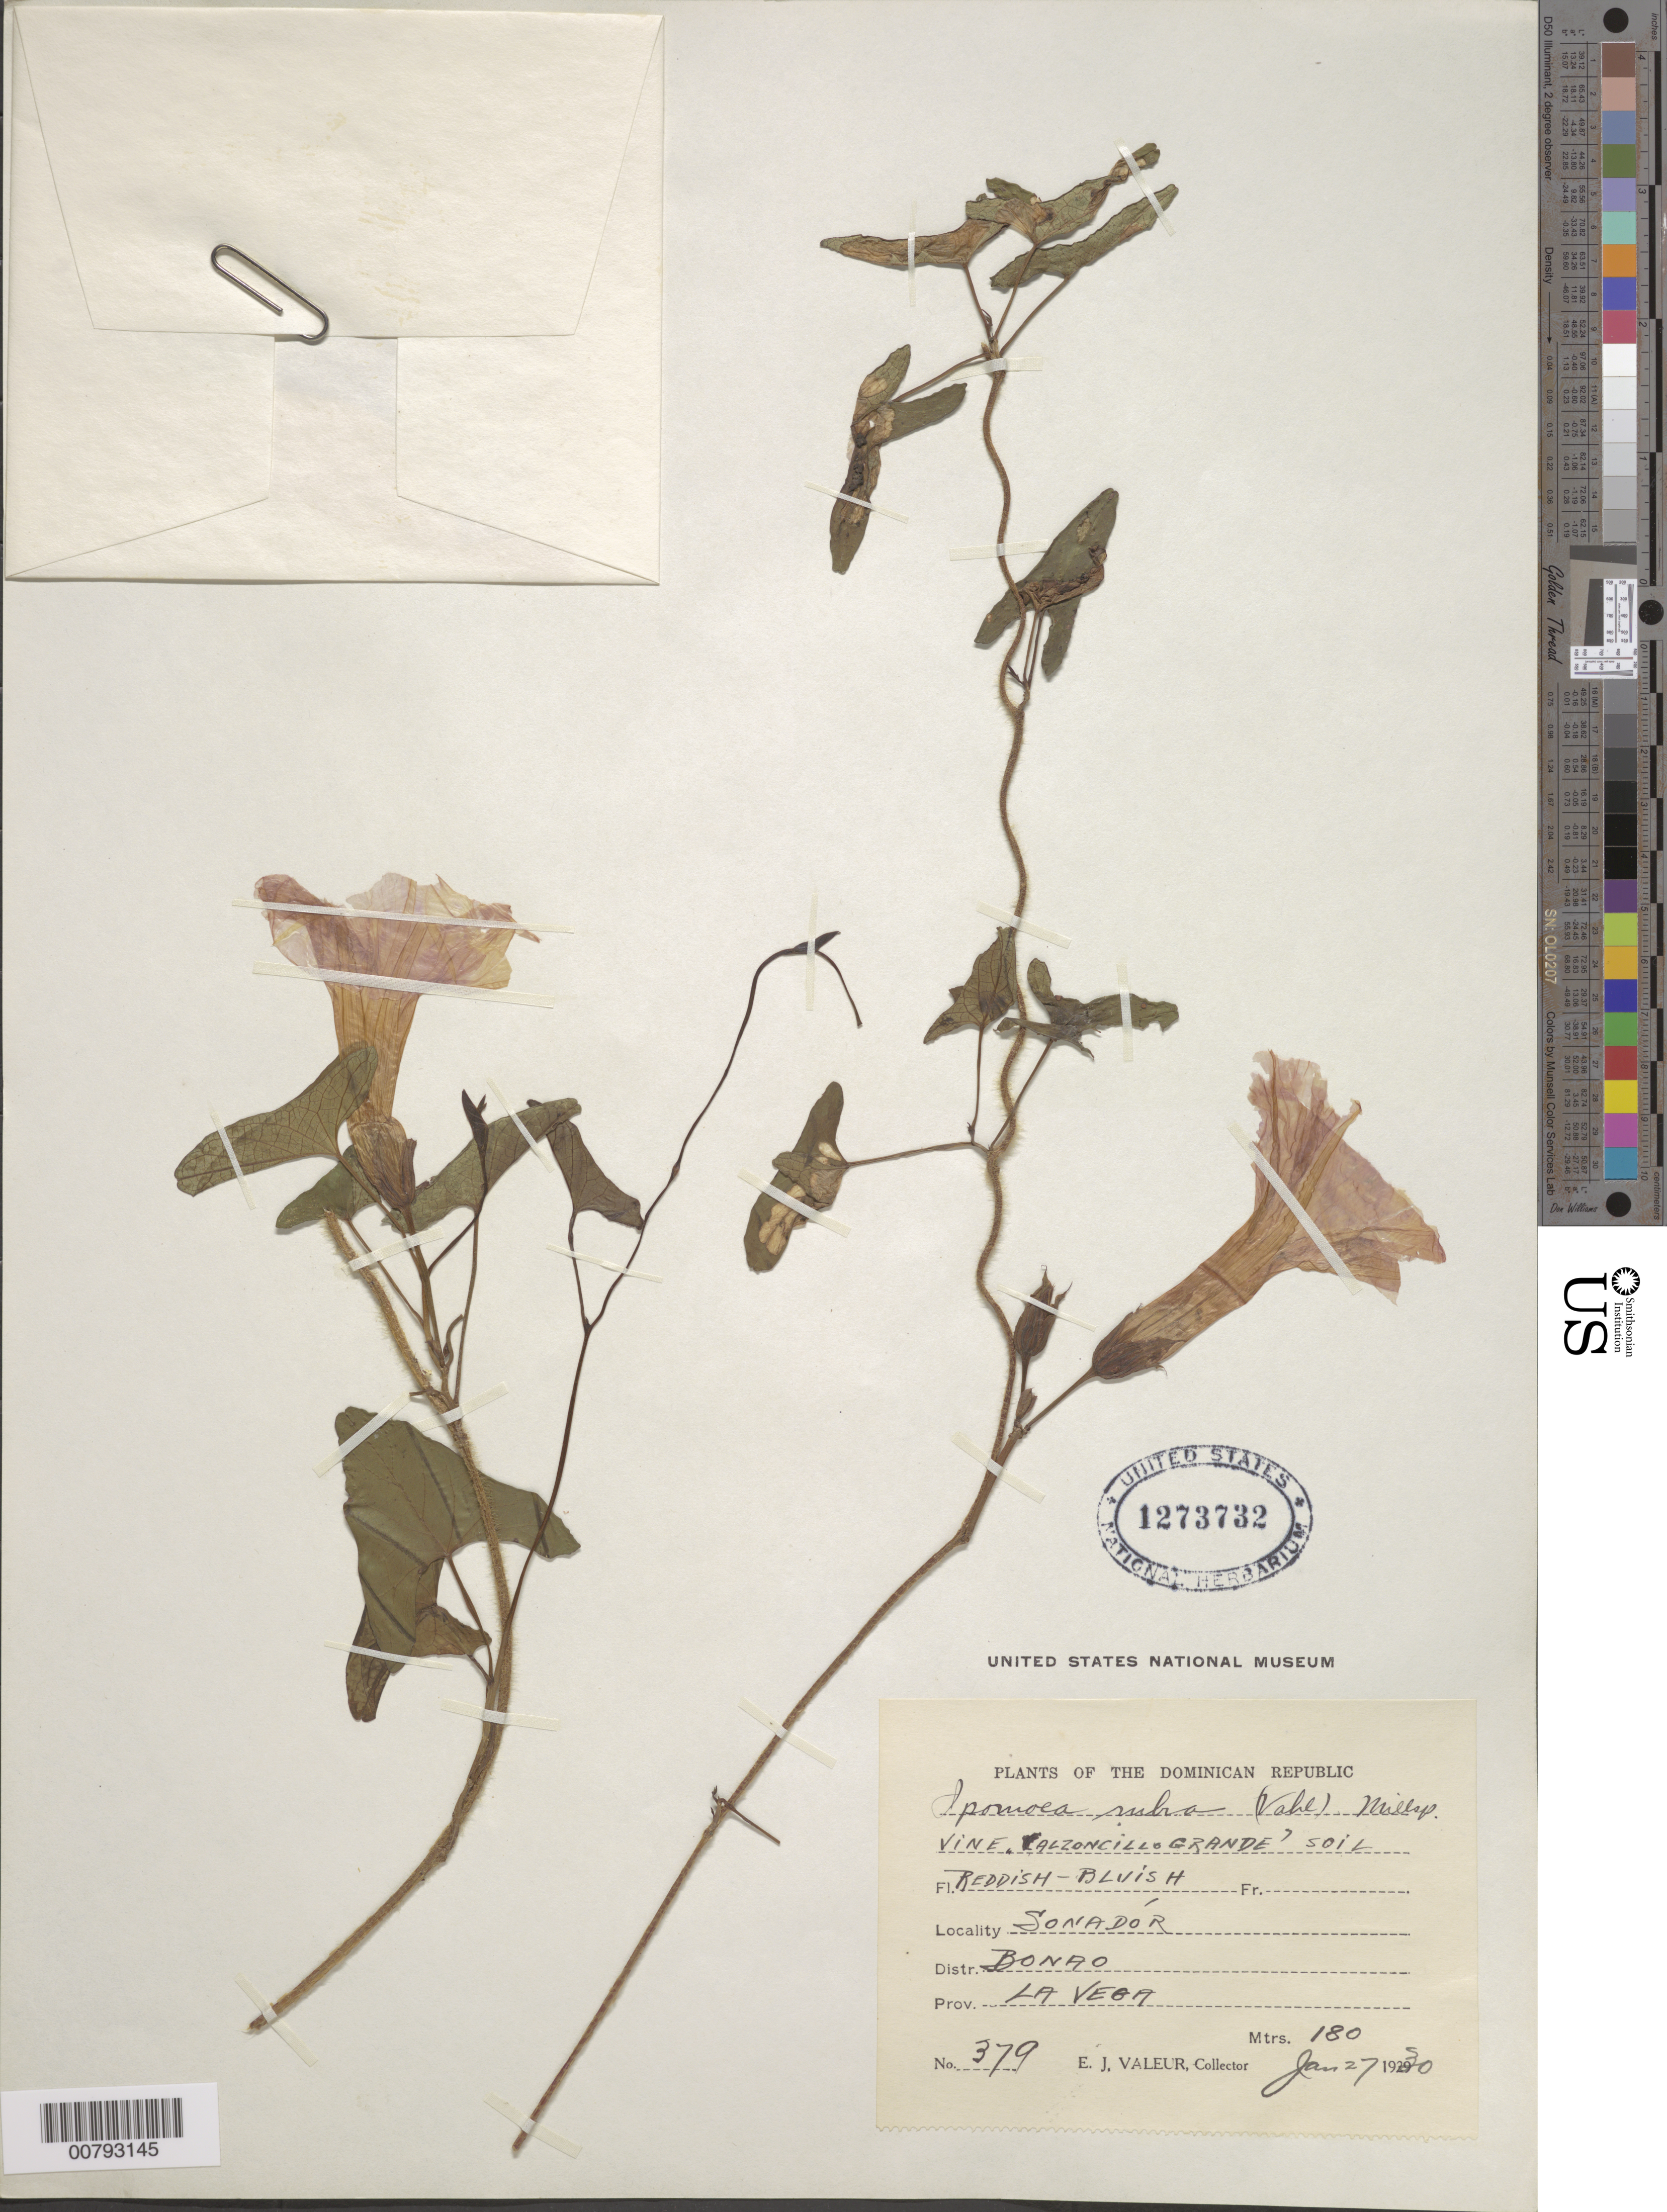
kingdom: Plantae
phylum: Tracheophyta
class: Magnoliopsida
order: Solanales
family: Convolvulaceae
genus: Ipomoea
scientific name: Ipomoea rubra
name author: (Vahl) Millsp.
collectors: E. Valeur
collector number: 379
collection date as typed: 27 Jan 1930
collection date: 1930-01-27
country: Dominican Republic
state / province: La Vega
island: Hispaniola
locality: Distr. Bongo, Locality Sonadór.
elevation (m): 180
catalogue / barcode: US 1273732